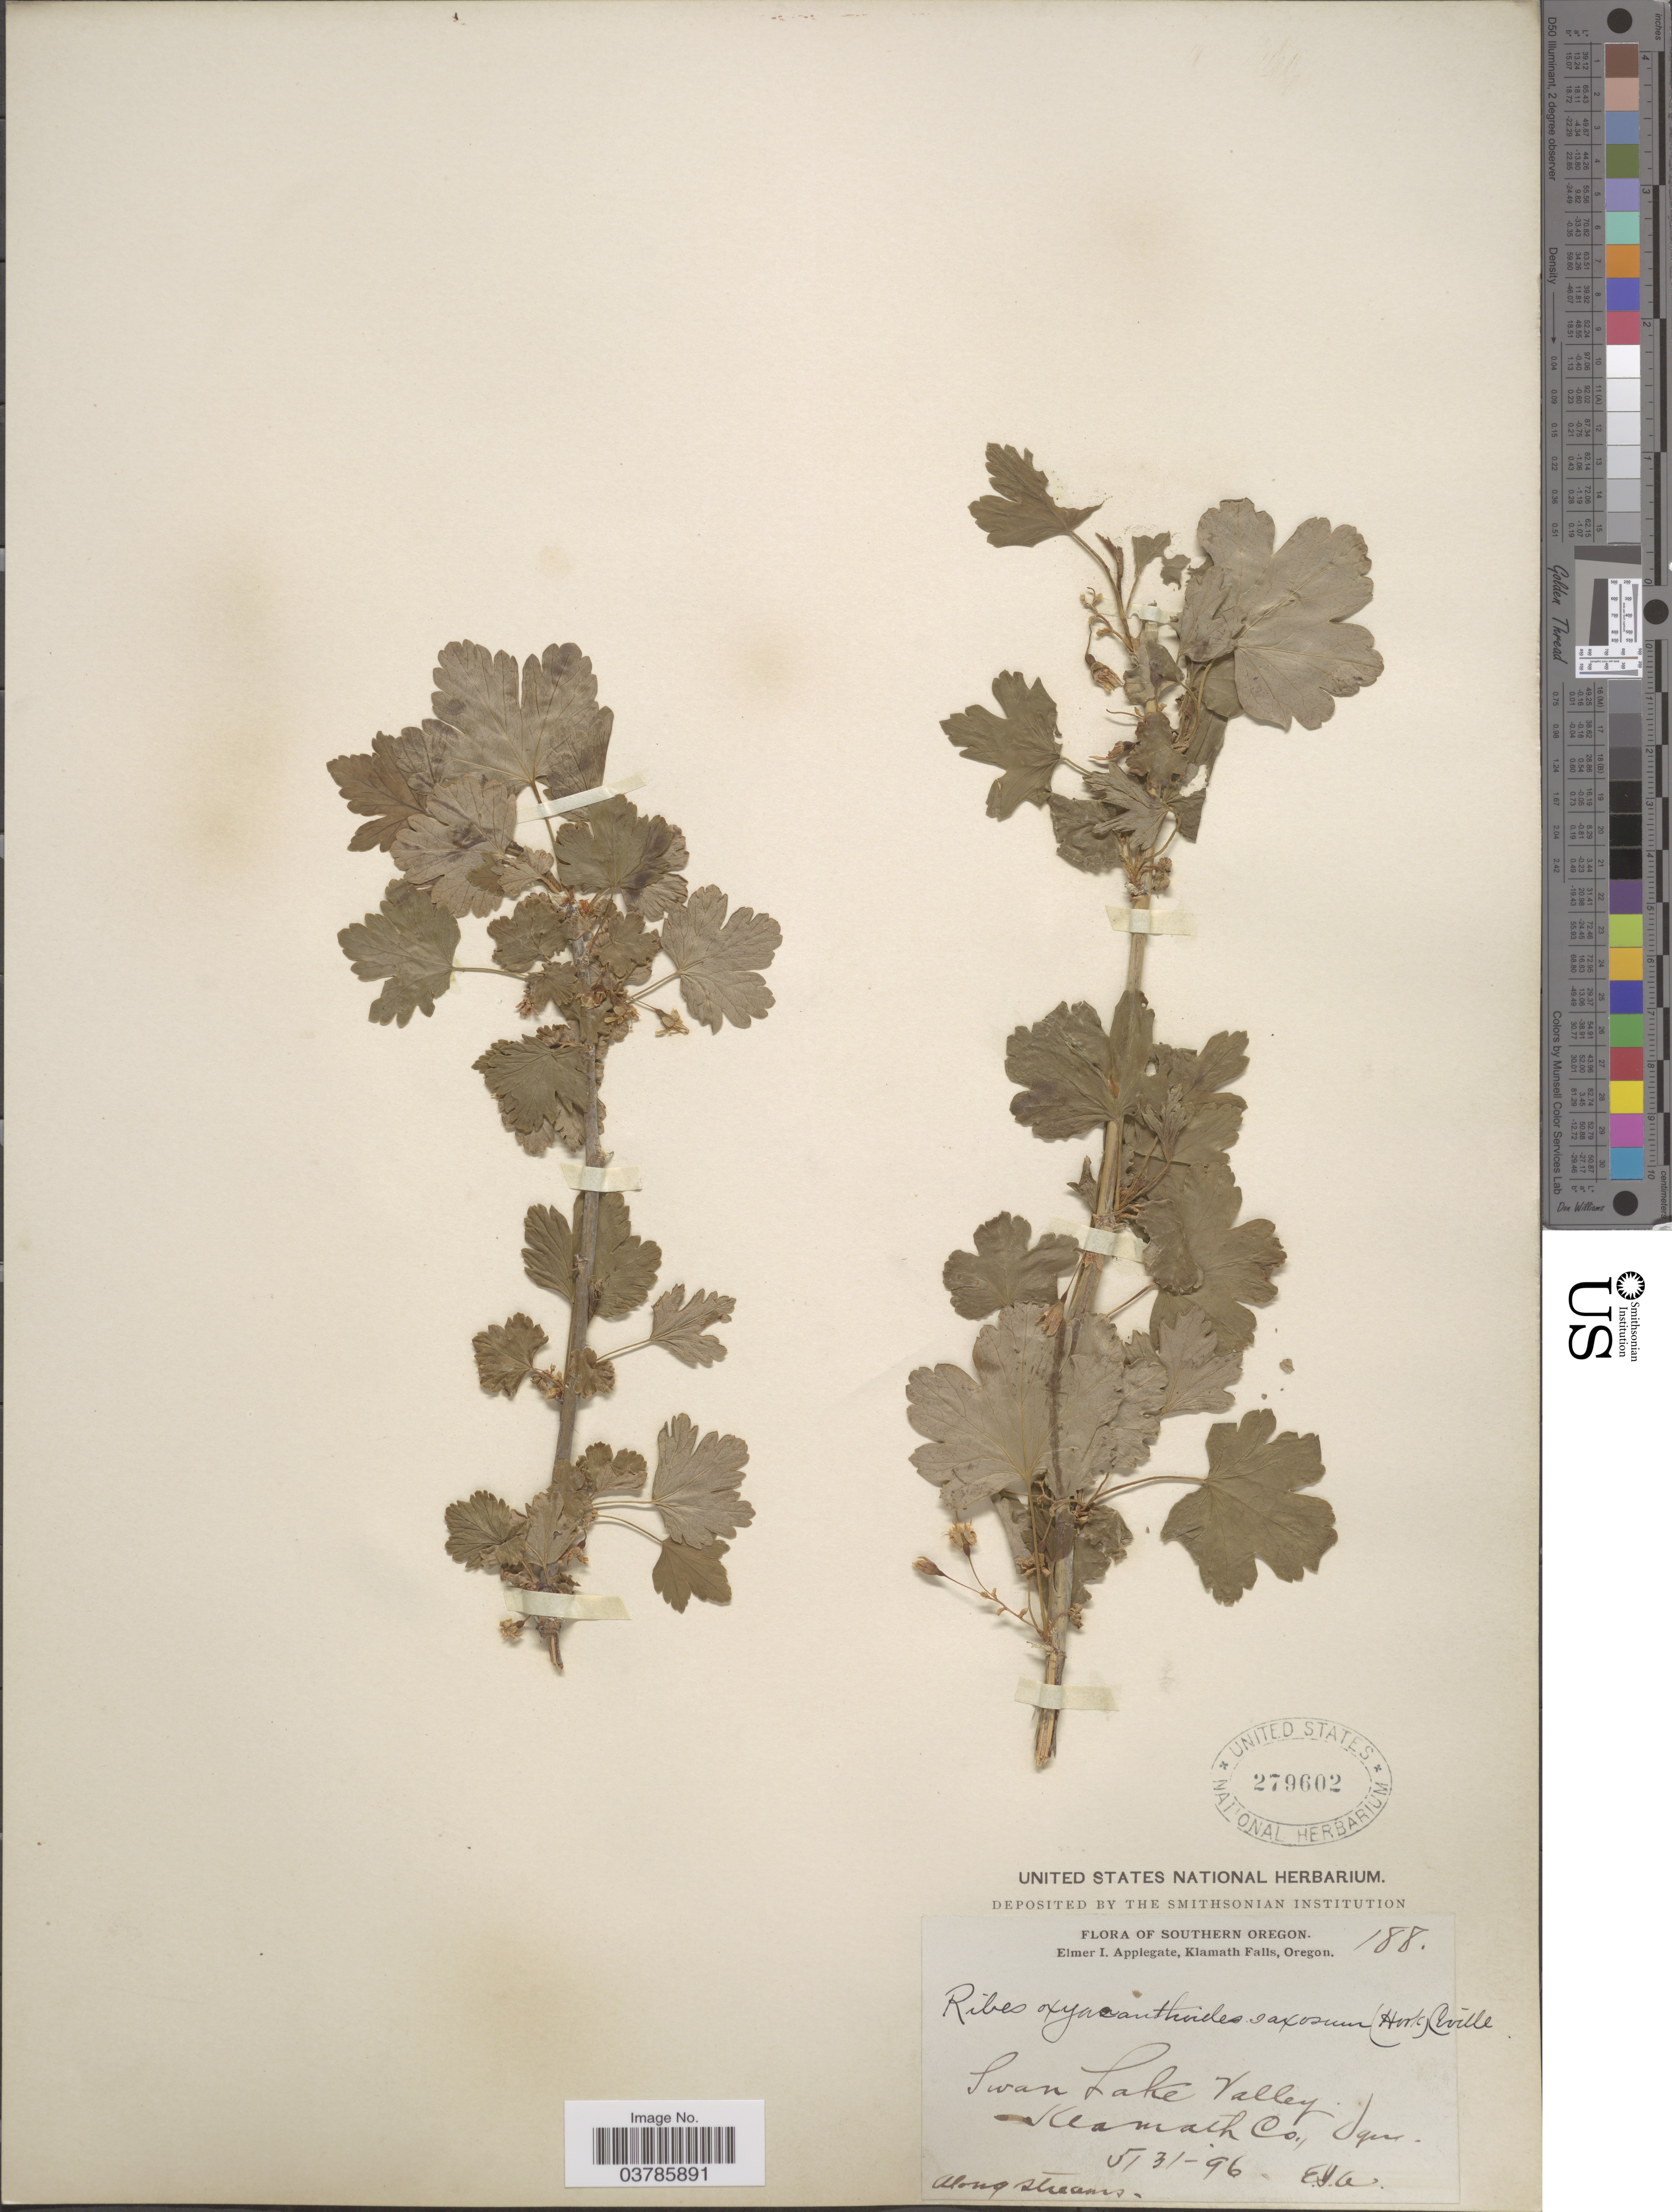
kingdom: Plantae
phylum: Tracheophyta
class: Magnoliopsida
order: Saxifragales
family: Grossulariaceae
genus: Ribes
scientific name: Ribes inerme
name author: Rydb.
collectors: E. I. Applegate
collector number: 188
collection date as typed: Transcribed d/m/y: 31/5/96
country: United States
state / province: Oregon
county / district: Klamath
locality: Southern Oregon. Klamath Falls. Swan Lake Valley. Klamath Co.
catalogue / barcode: US 279602